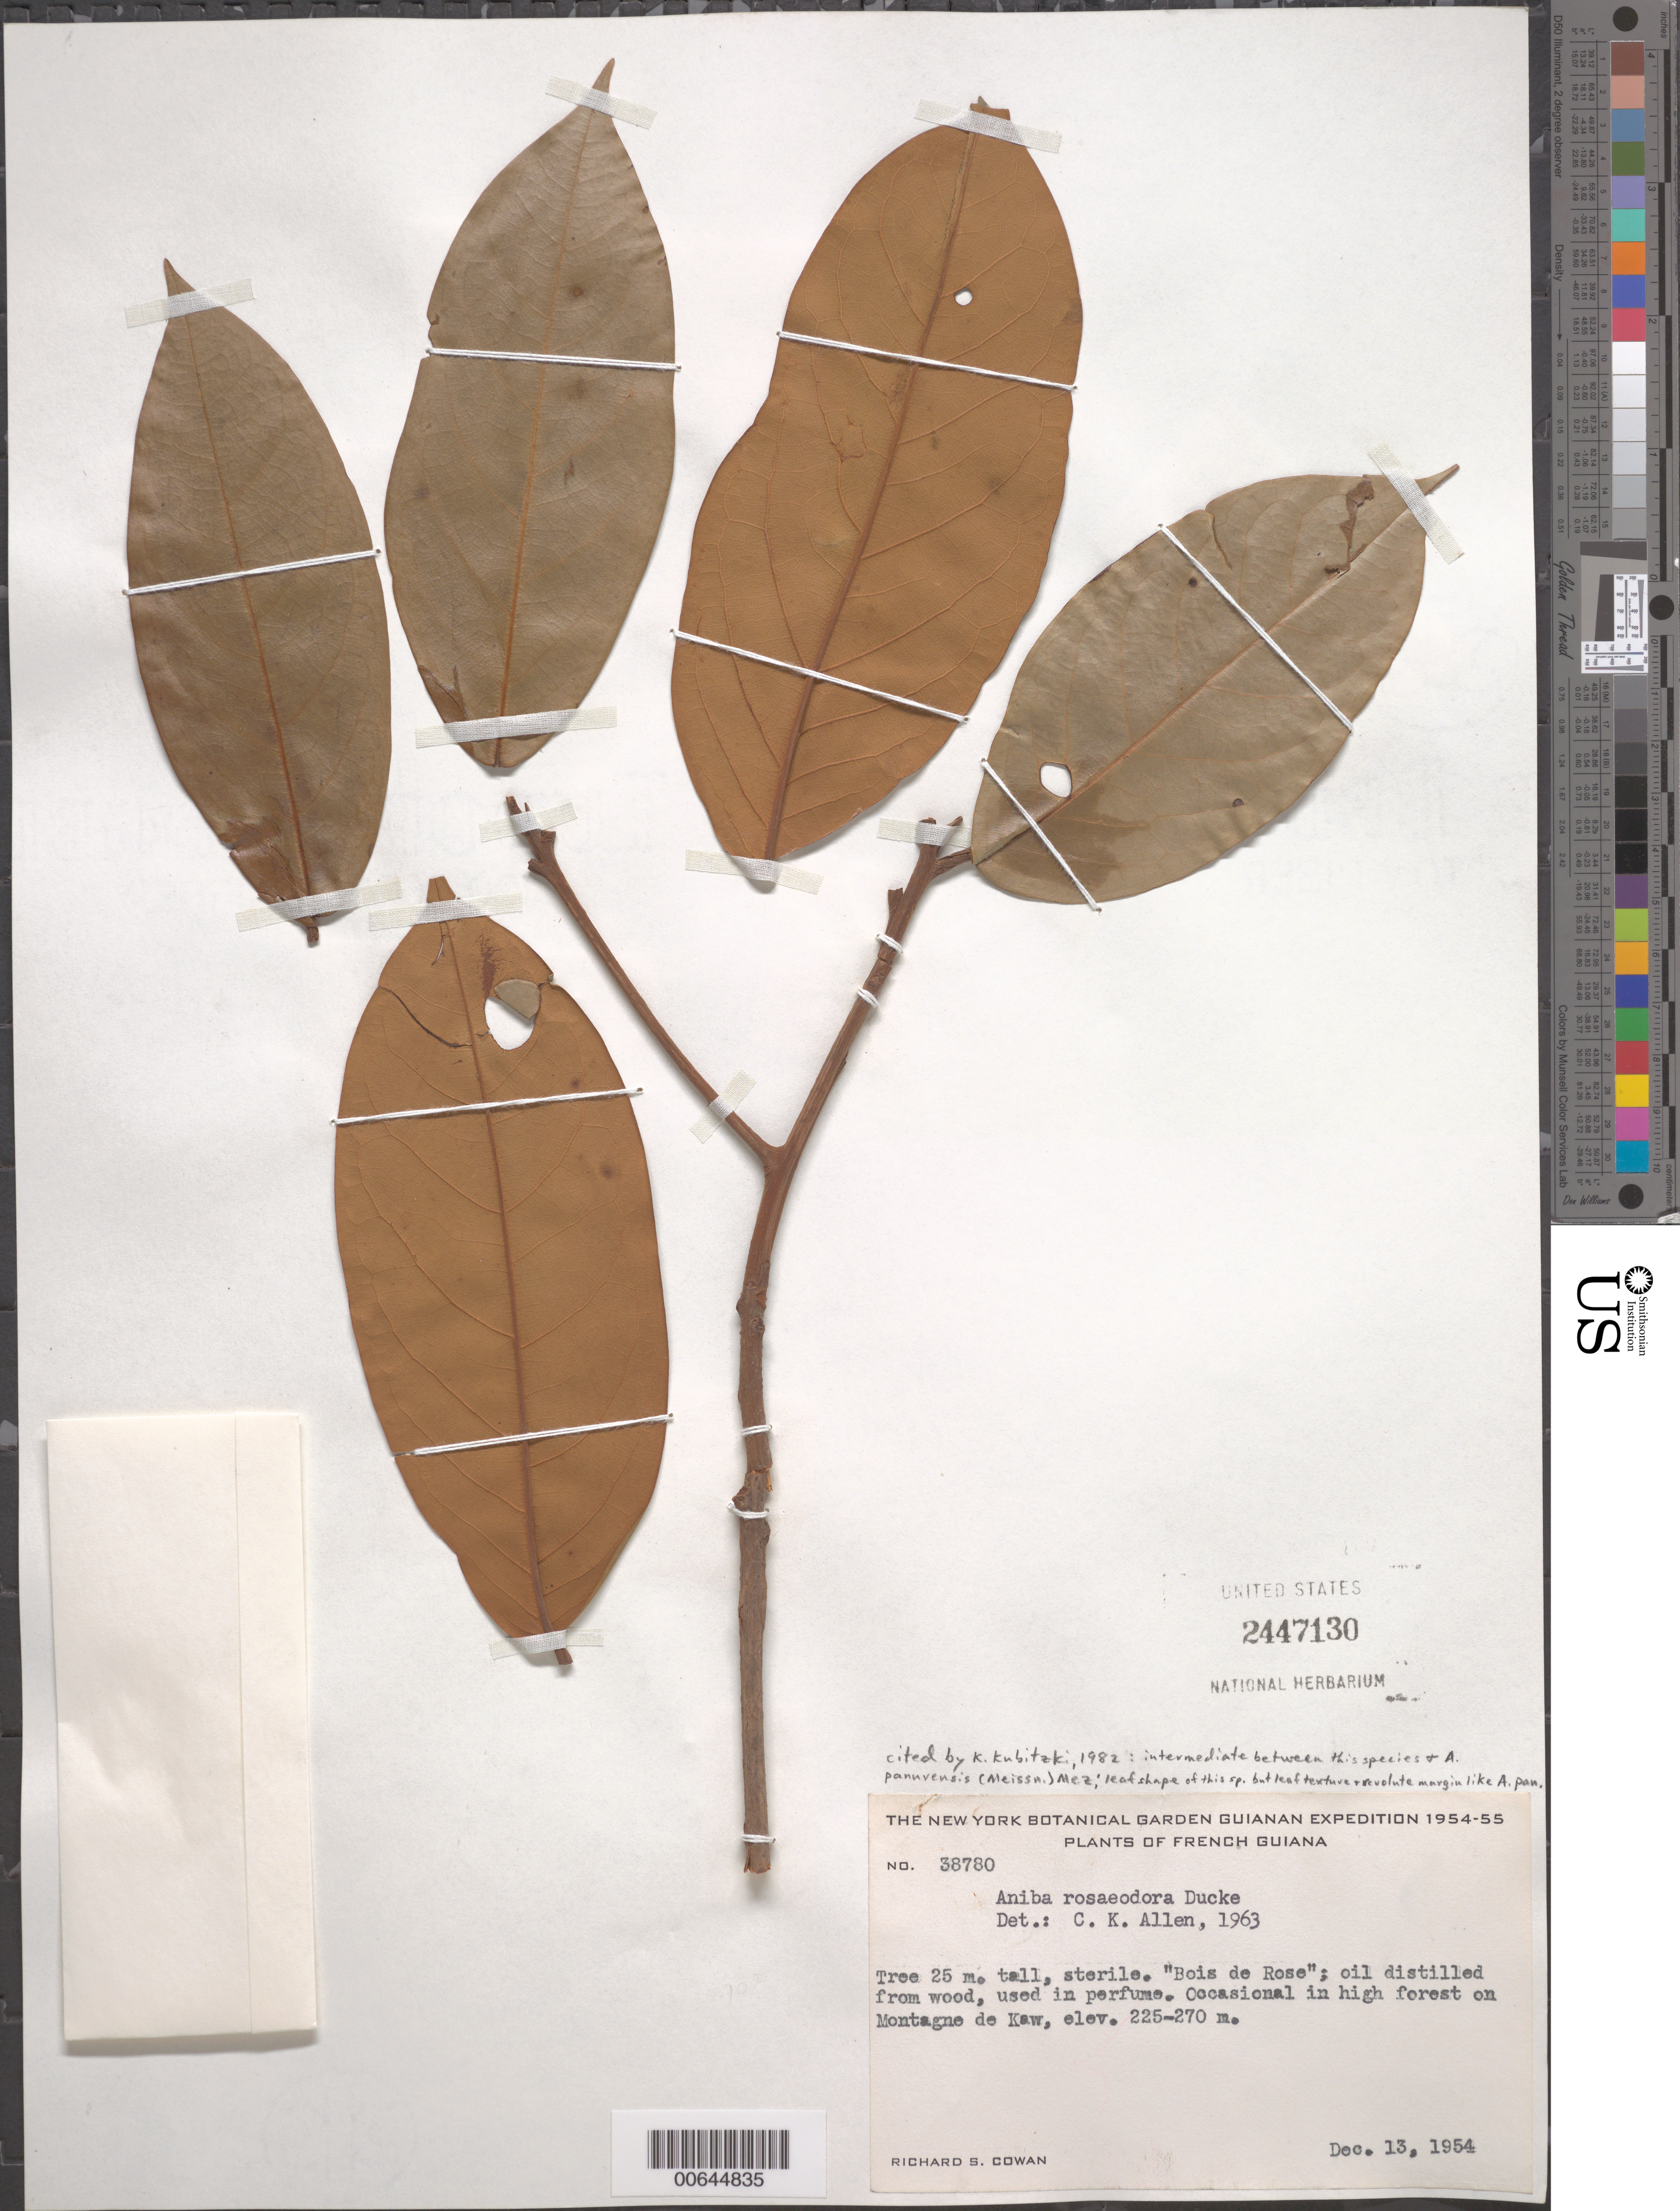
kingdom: Plantae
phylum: Tracheophyta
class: Magnoliopsida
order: Laurales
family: Lauraceae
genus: Aniba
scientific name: Aniba rosaeodora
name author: Ducke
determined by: Allen, C. K.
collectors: R. S. Cowan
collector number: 38780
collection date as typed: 13-Dec-54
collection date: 1954-12-13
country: French Guiana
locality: Montagne de Kaw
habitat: High forest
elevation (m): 225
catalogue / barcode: US 2447130